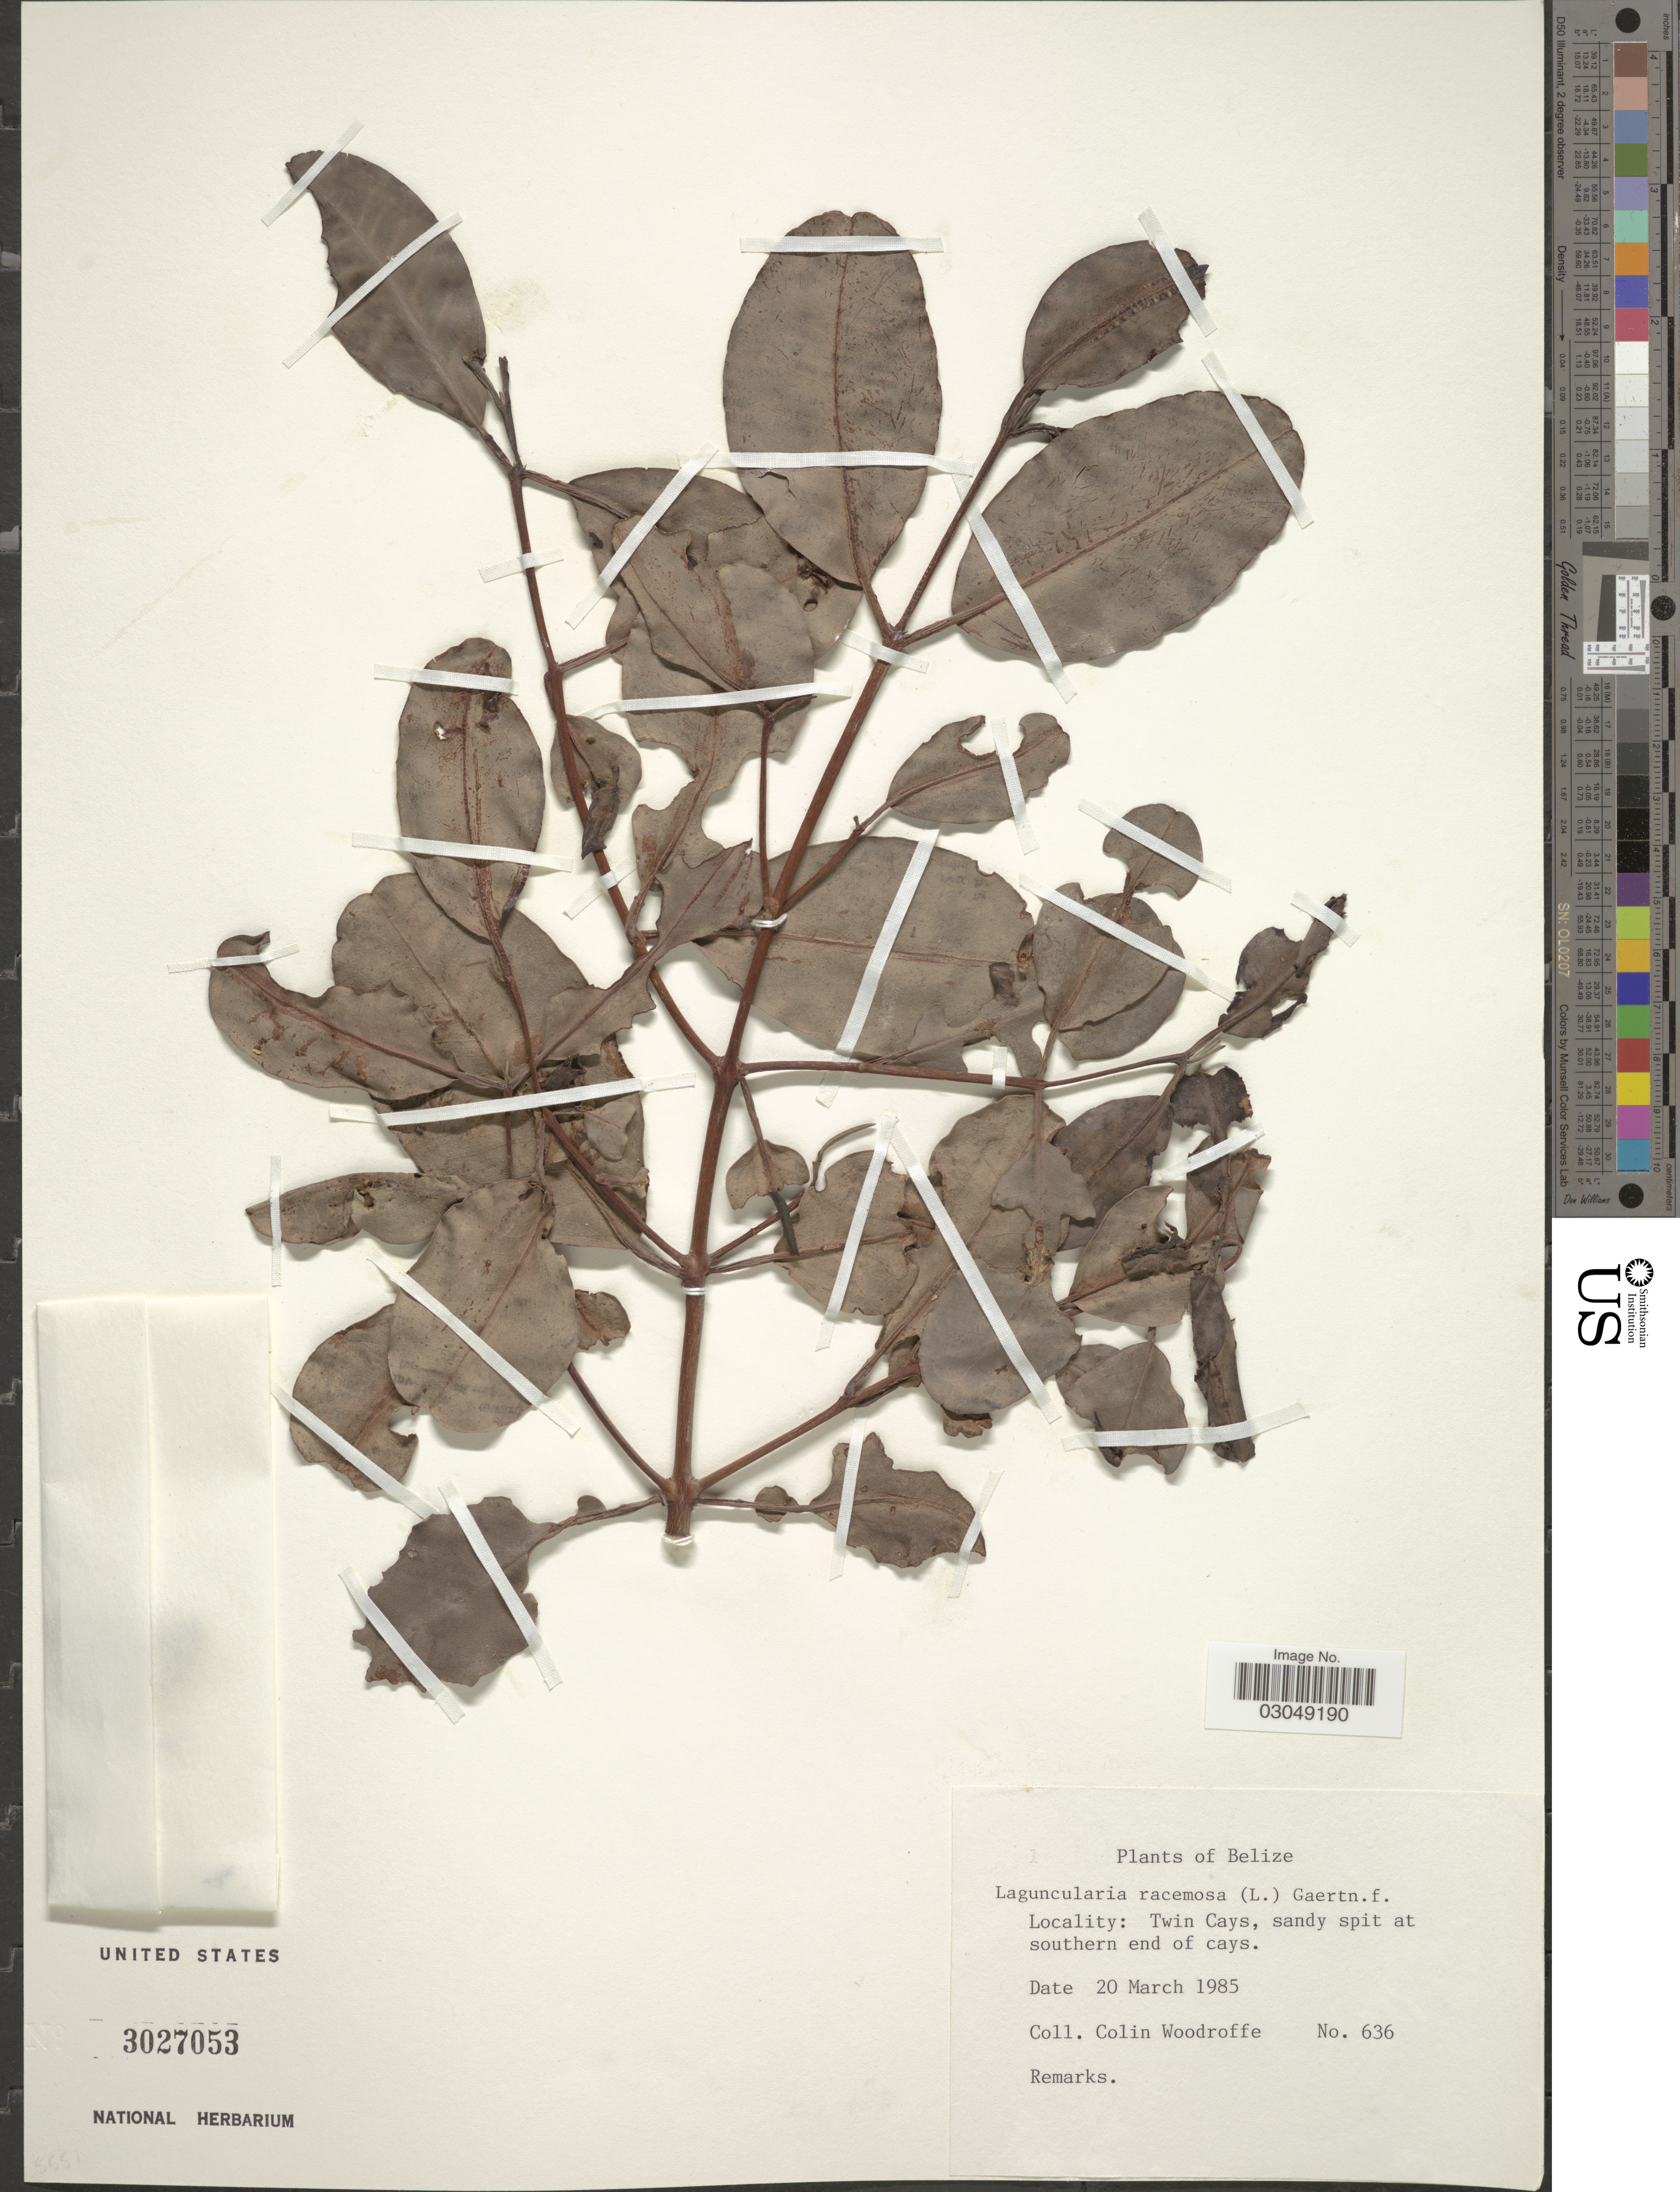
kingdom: Plantae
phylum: Tracheophyta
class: Magnoliopsida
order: Myrtales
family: Combretaceae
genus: Laguncularia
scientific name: Laguncularia racemosa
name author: (L.) C.F. Gaertn.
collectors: C. Woodroffe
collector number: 636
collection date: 1985-03-20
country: Belize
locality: Twin Cays, sandy spit at southern end of cays.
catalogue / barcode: US 3027053